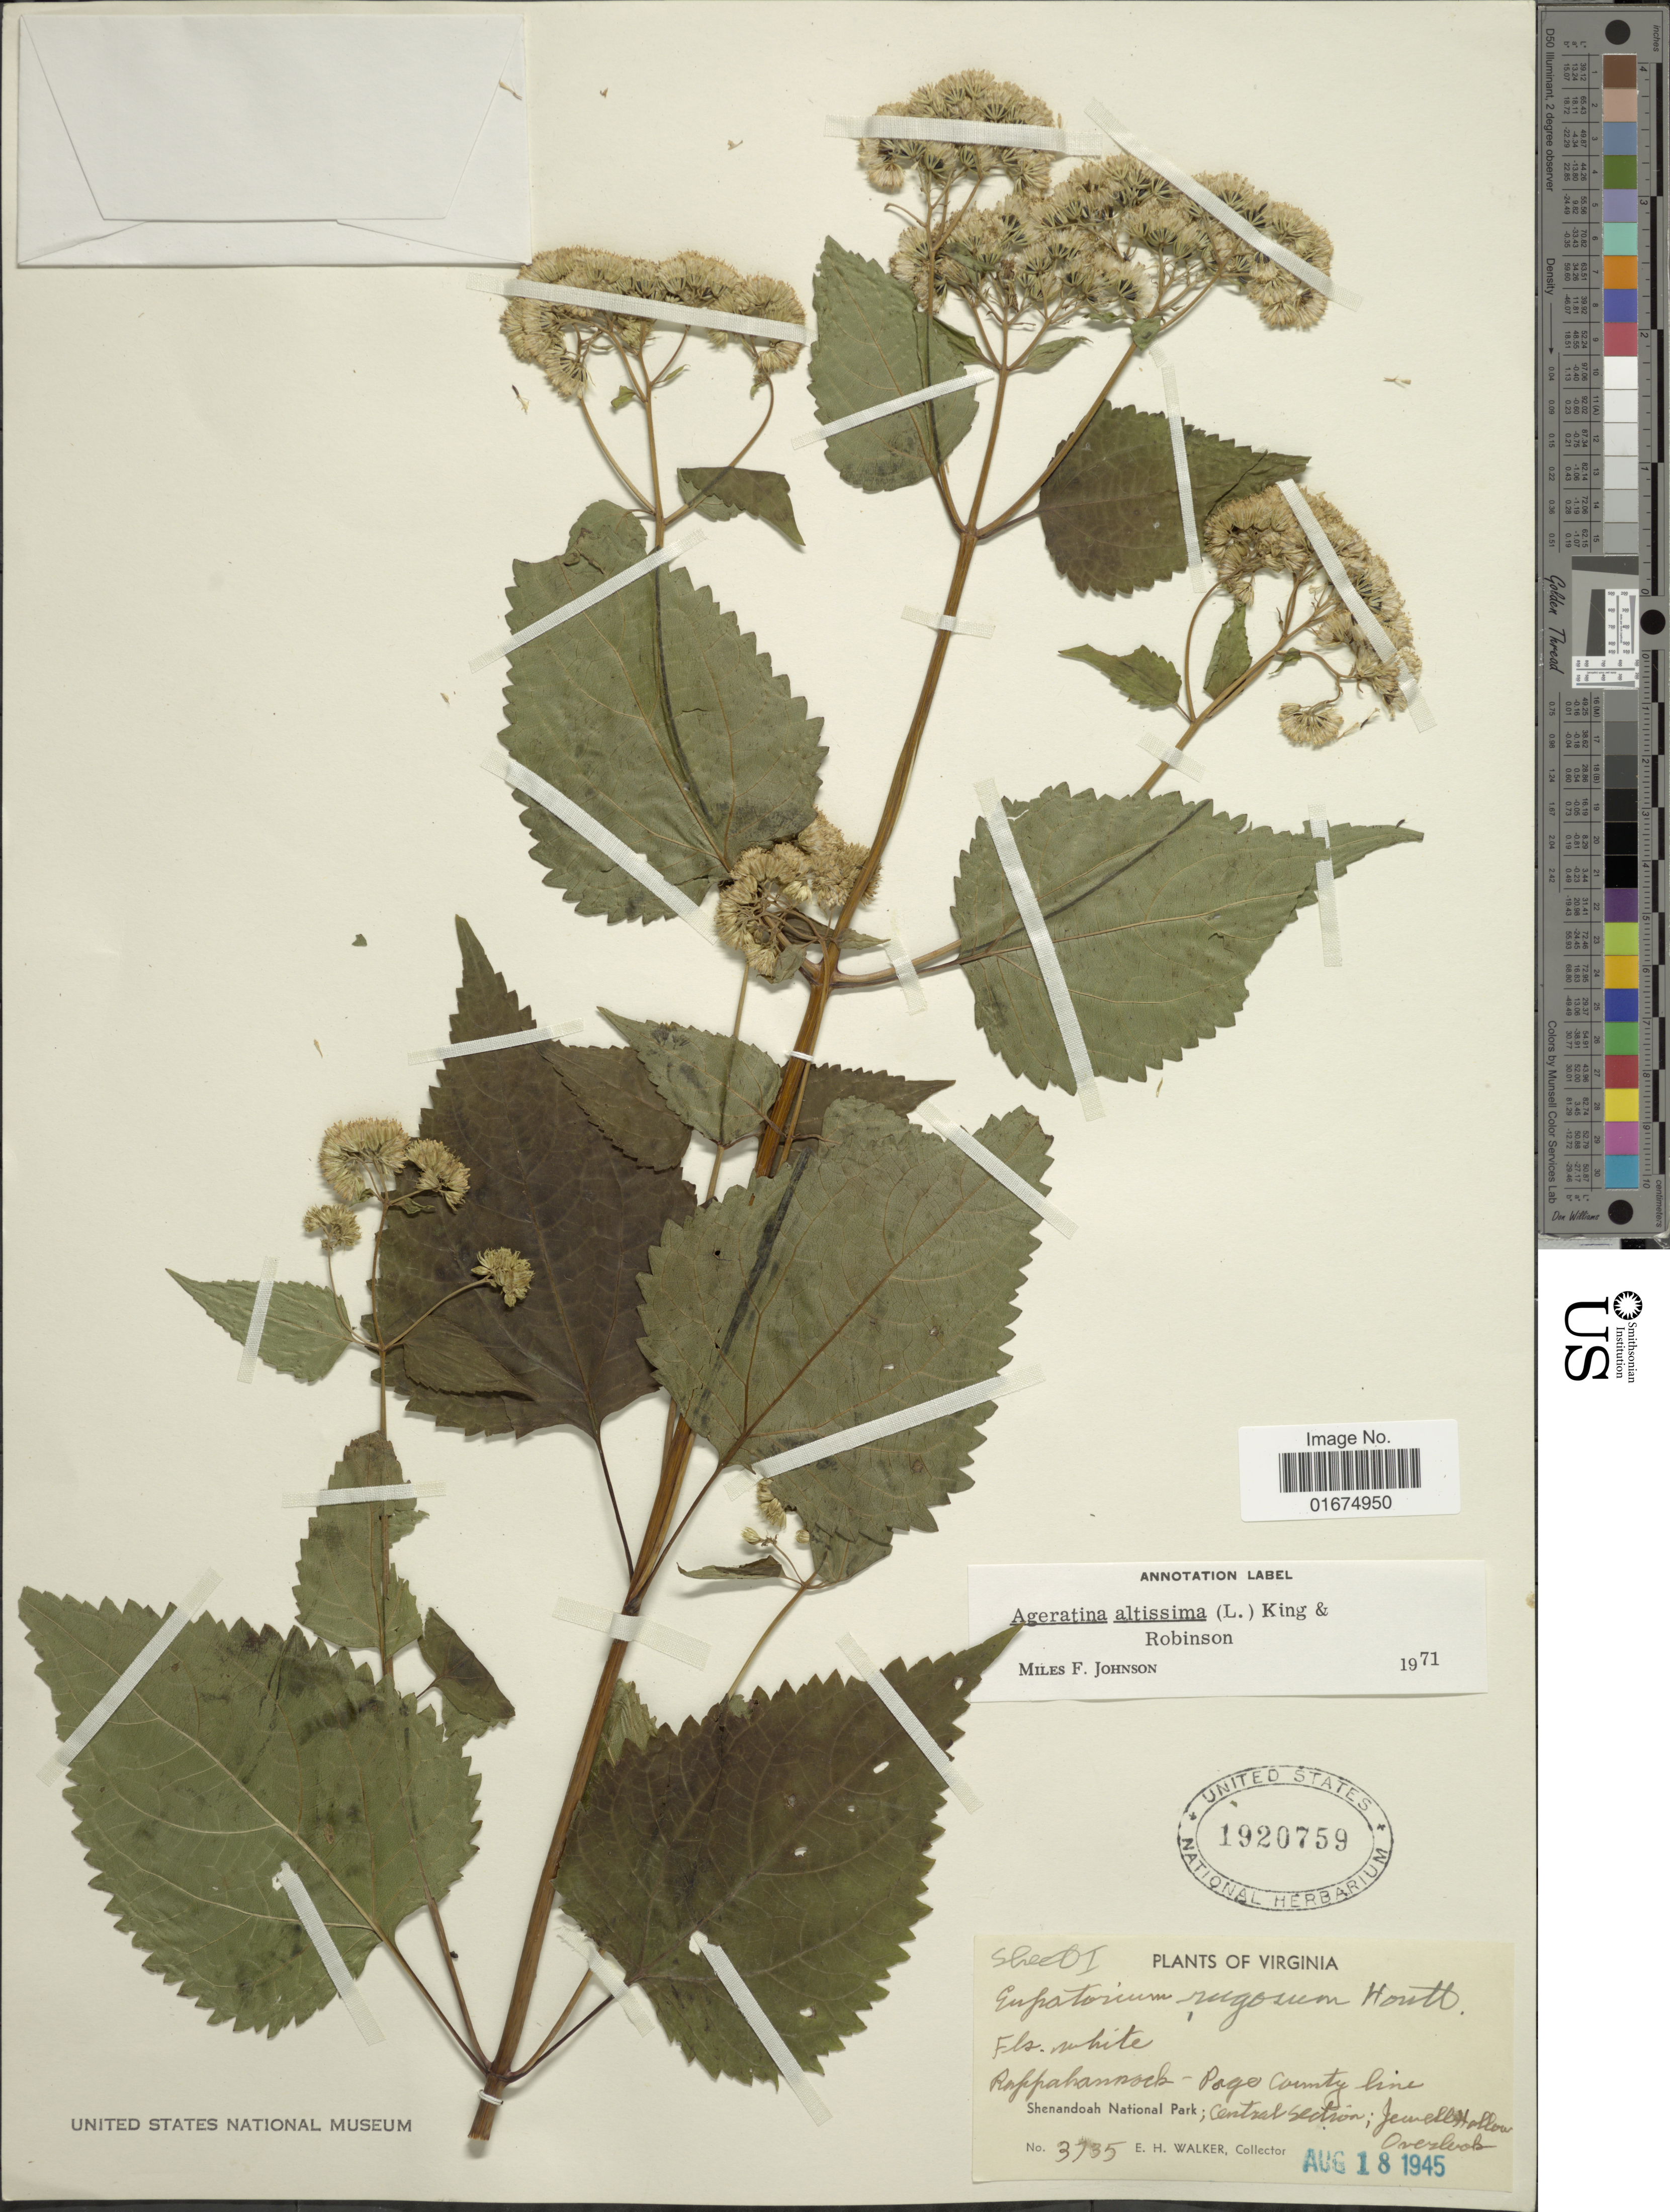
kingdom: Plantae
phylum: Tracheophyta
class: Magnoliopsida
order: Asterales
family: Asteraceae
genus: Ageratina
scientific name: Ageratina altissima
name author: (L.) R.M. King & H. Rob.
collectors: E. H. Walker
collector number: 3735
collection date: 1945-08-18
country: United States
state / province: Virginia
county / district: Page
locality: Rappahannock -Page County line, Shenandoah National Park; Central Section; Jewell Hollow overlook.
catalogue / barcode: US 1920759